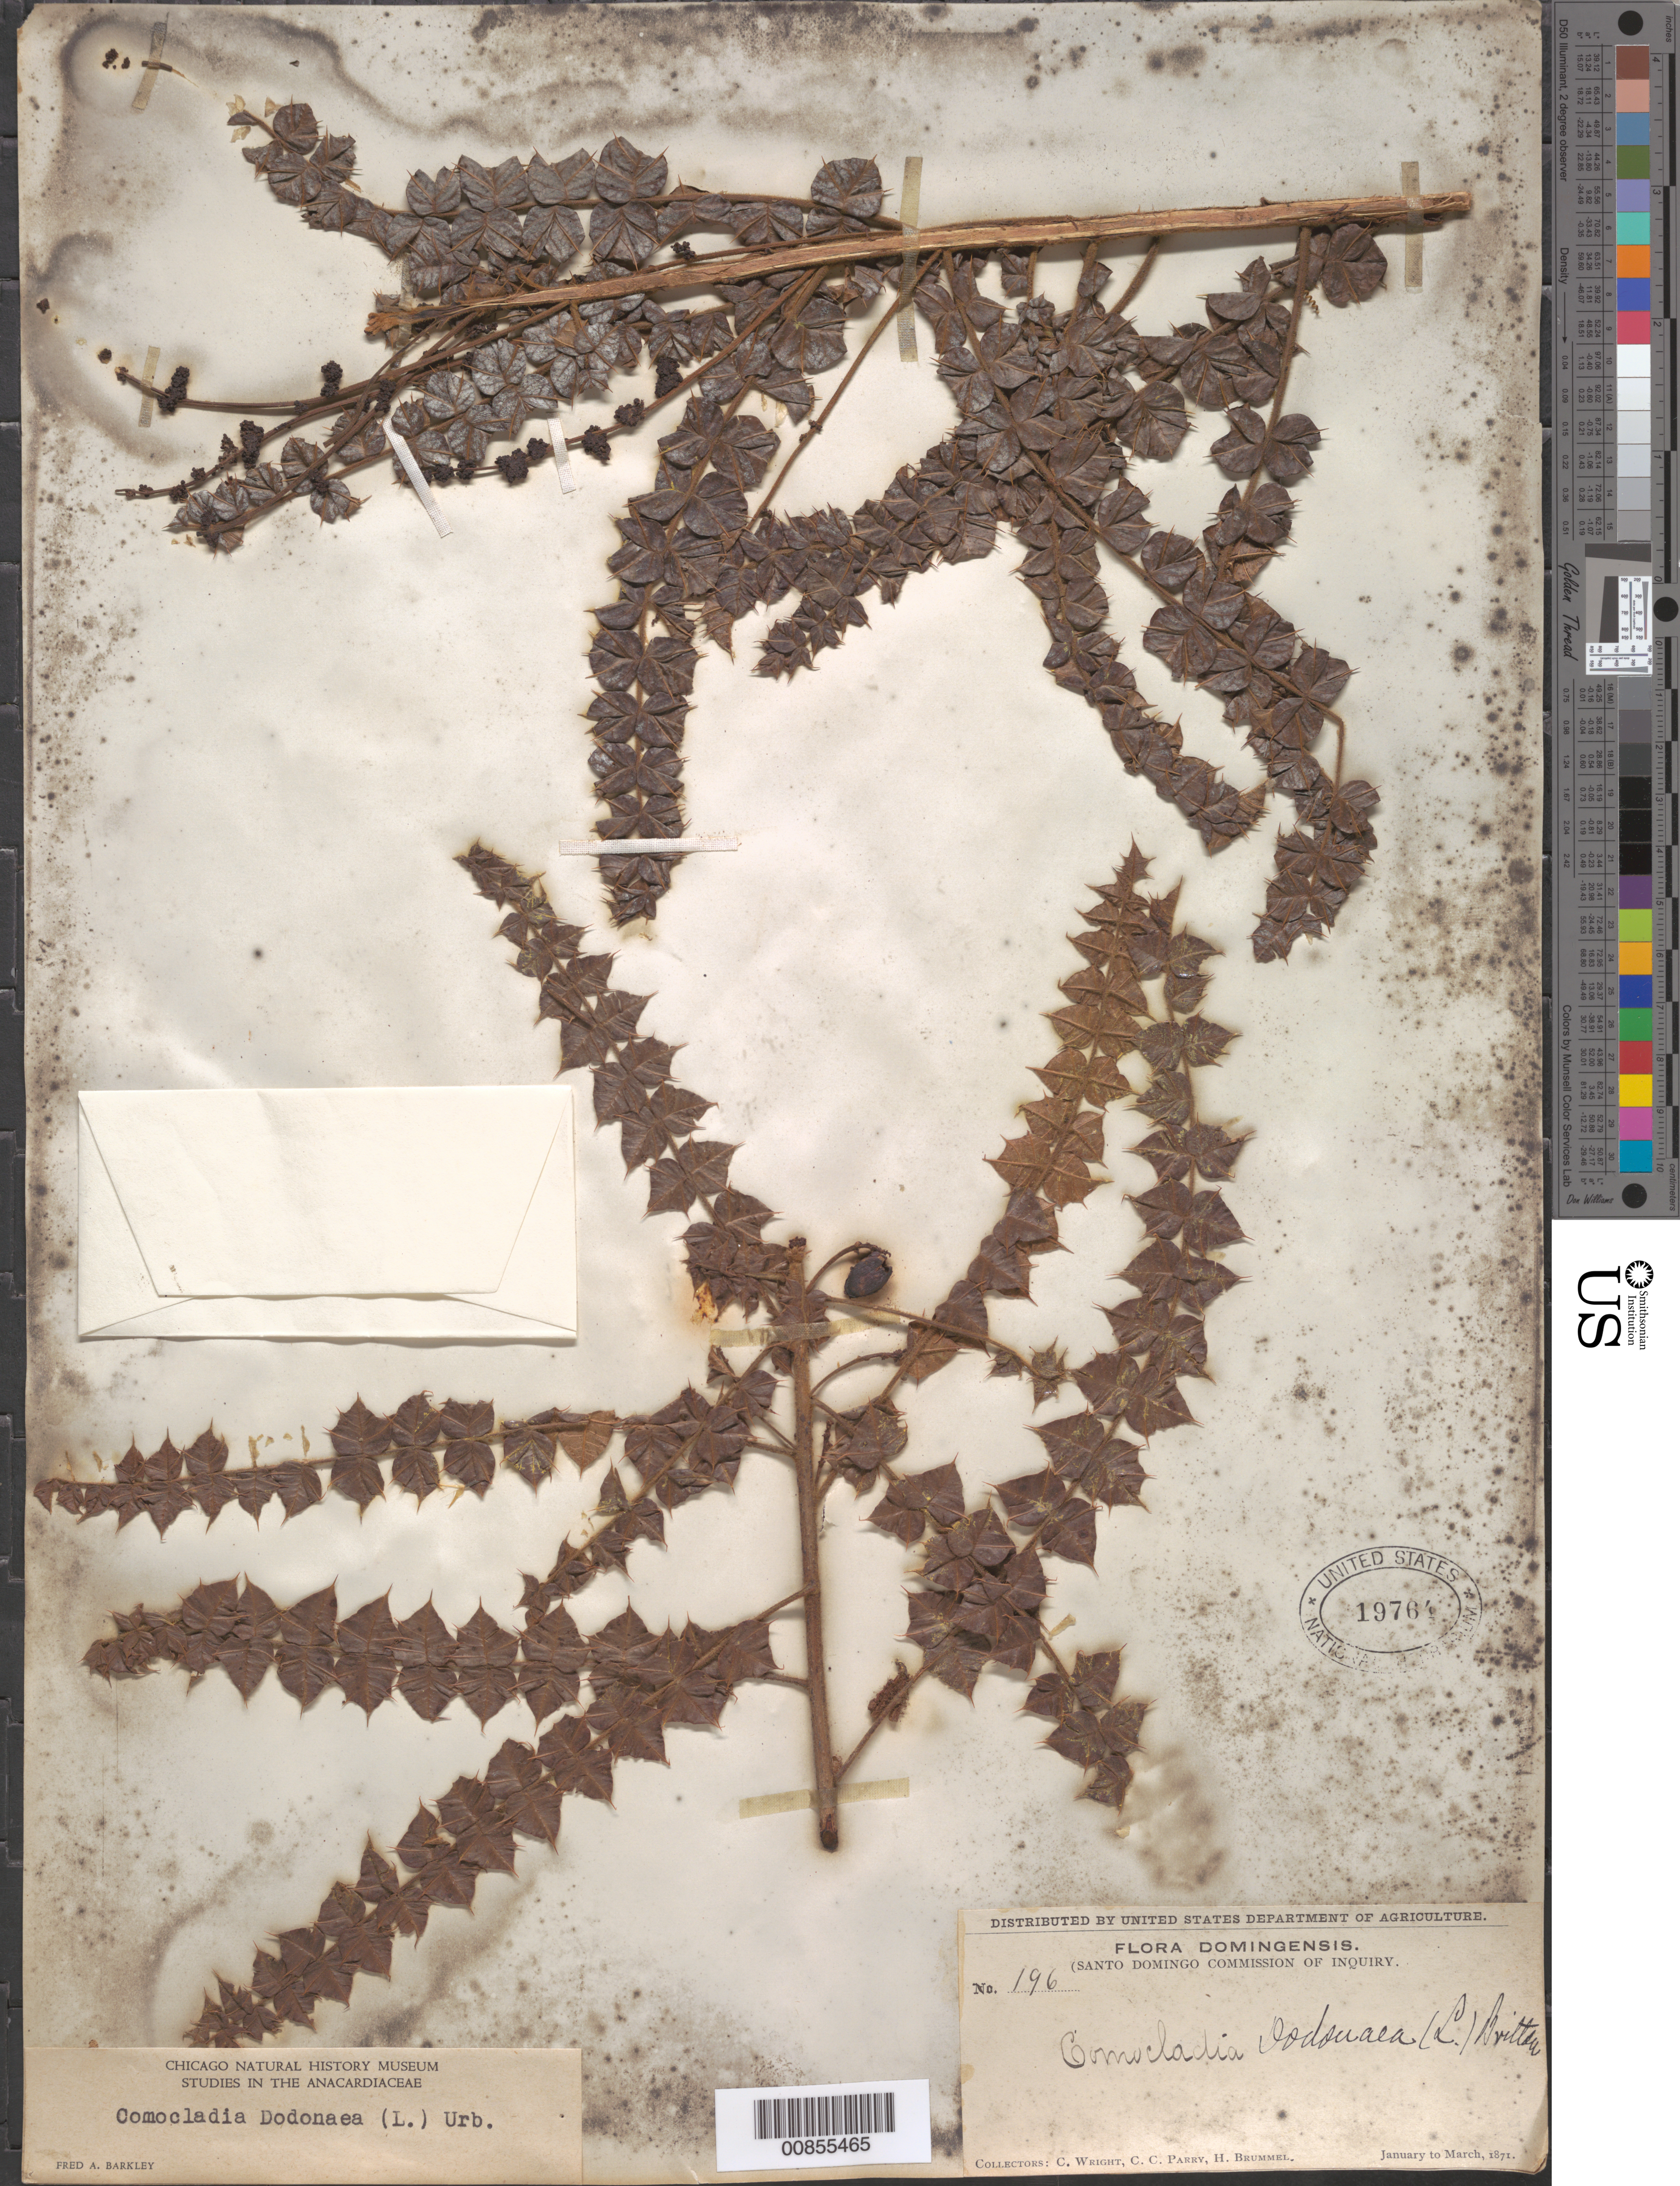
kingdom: Plantae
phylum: Tracheophyta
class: Magnoliopsida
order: Sapindales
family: Anacardiaceae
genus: Comocladia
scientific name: Comocladia dentata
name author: Jacq.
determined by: Berkley, T.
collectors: C. Wright, C. C. Parry & H. Brummel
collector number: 196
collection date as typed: Jan 1871 to -- Mar 1871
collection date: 1871-01/1871-03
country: Dominican Republic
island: Hispaniola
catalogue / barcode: US 19764